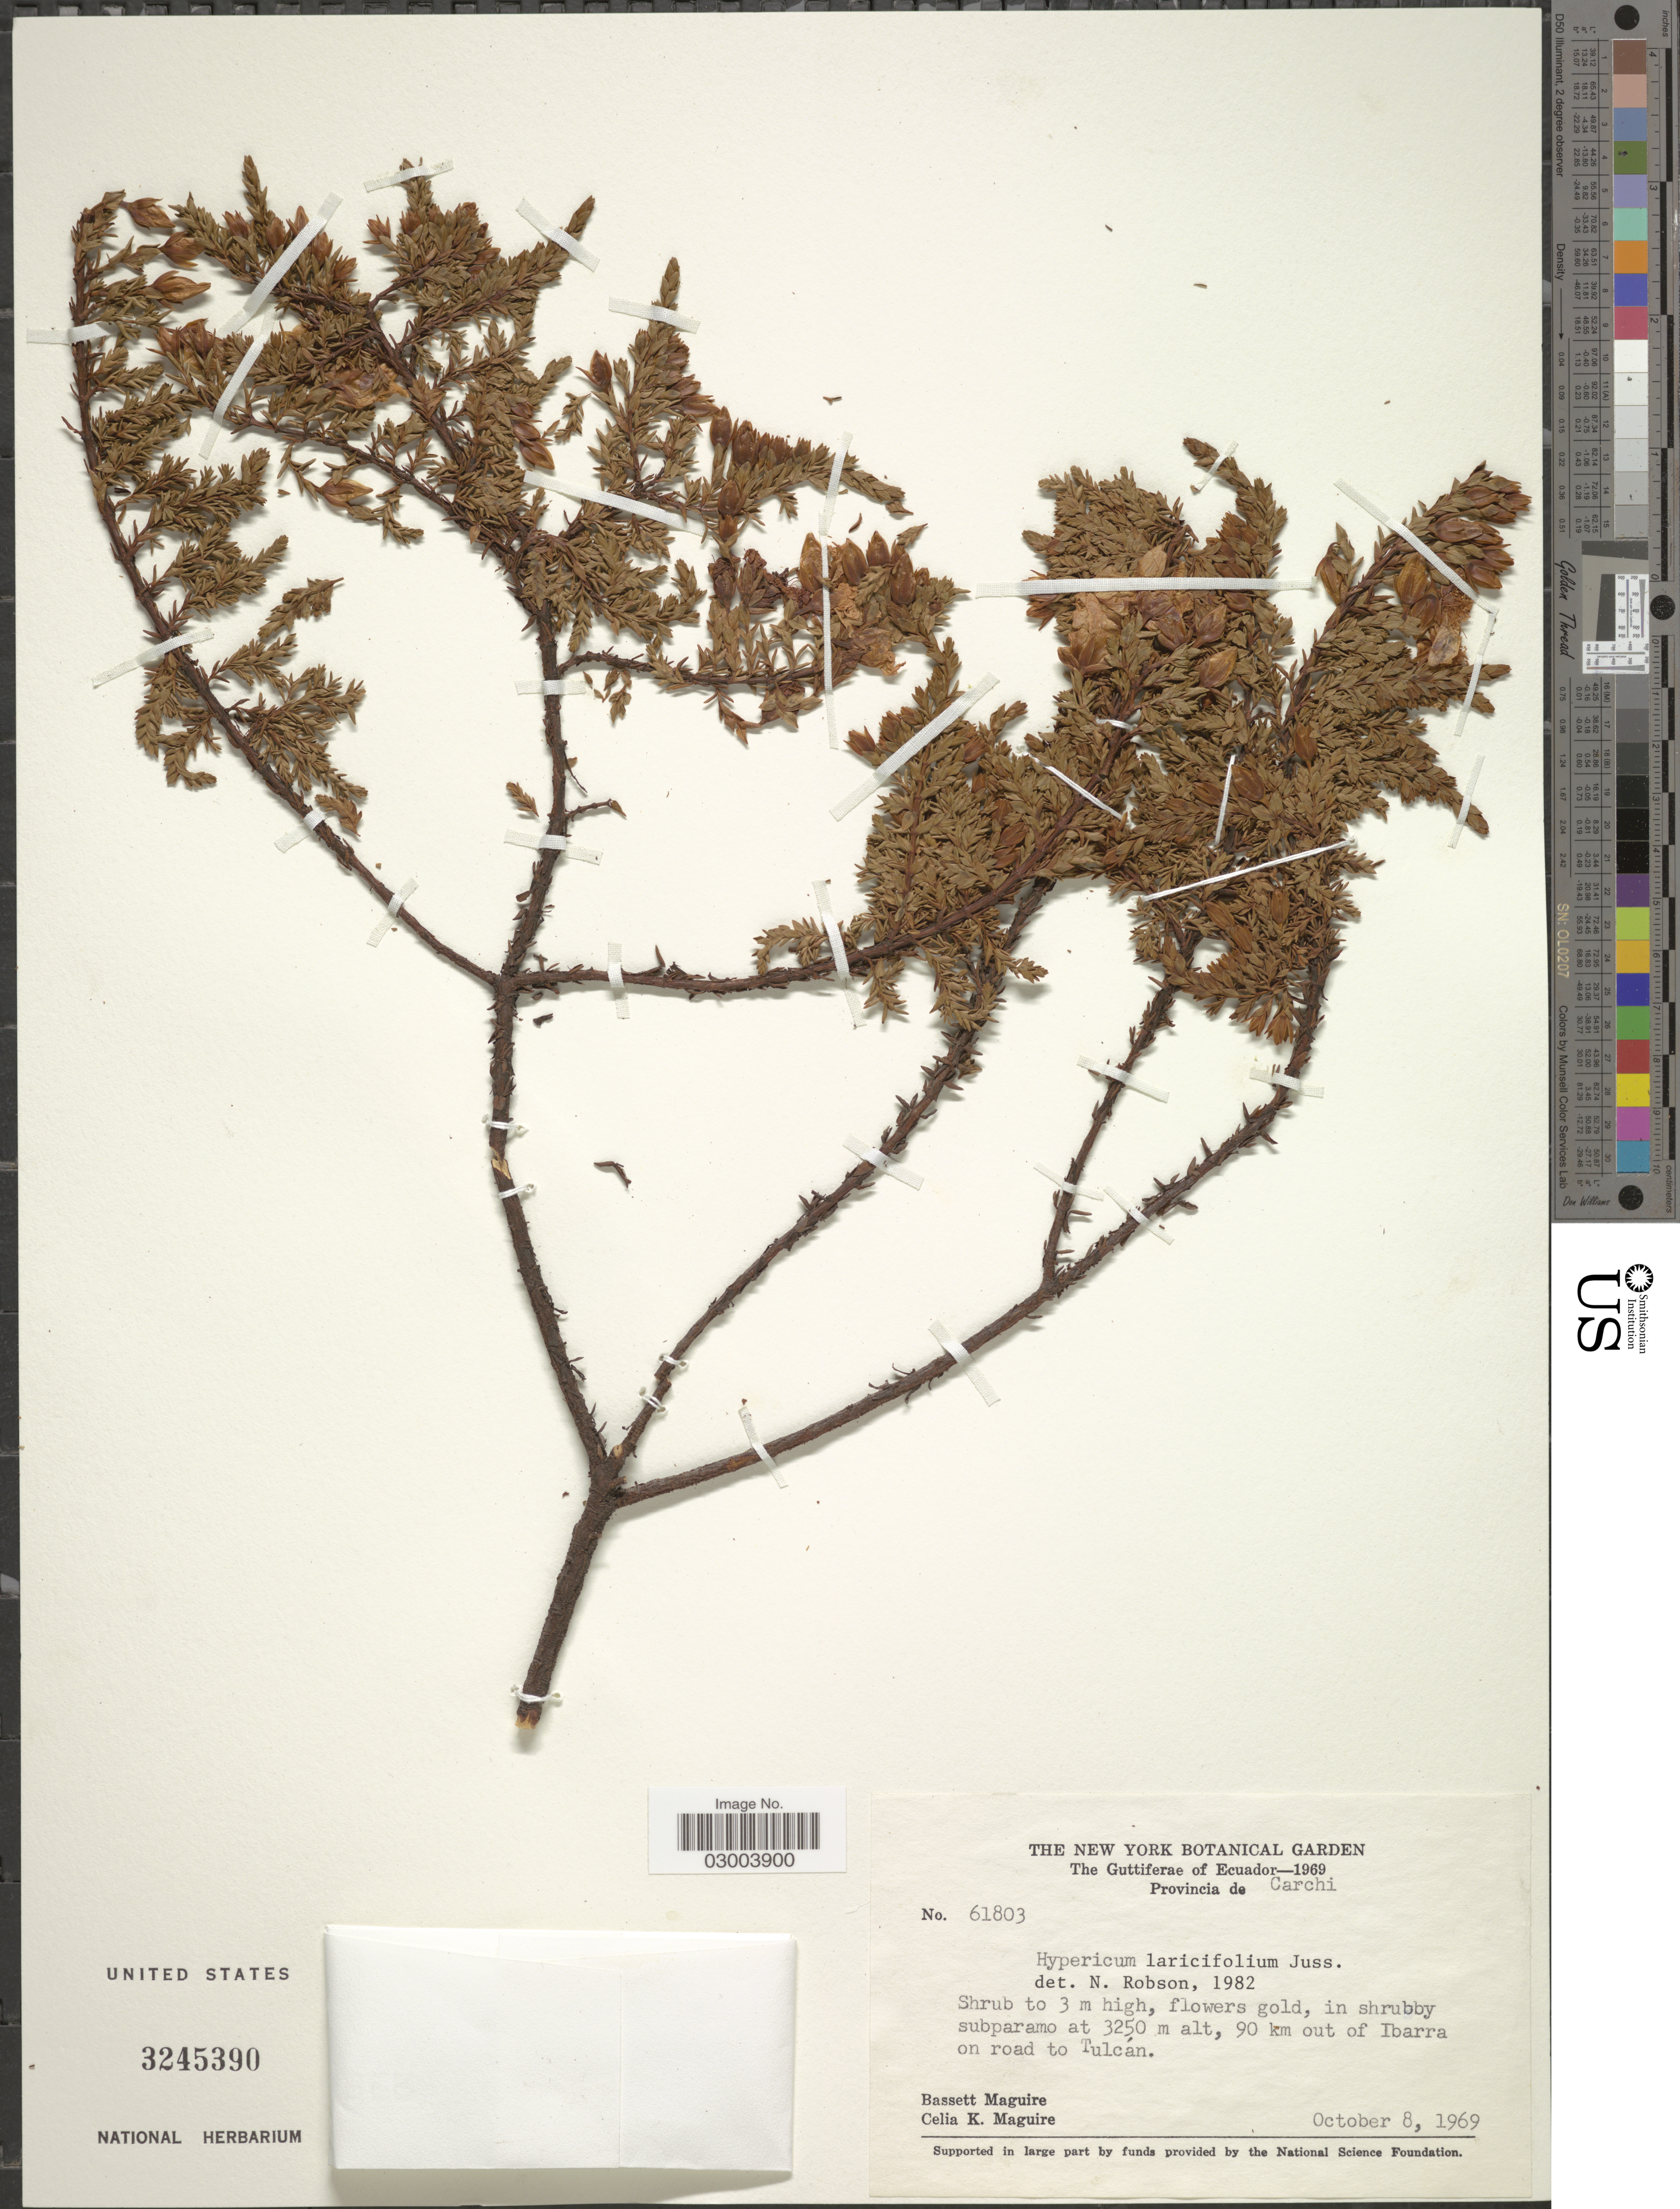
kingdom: Plantae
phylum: Tracheophyta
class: Magnoliopsida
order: Malpighiales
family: Hypericaceae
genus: Hypericum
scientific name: Hypericum laricifolium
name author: Juss.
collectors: B. Maguire & C. K. Maguire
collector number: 61803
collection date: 1969-10-08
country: Ecuador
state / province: Carchi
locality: The Guttiferae of Ecuador, 90 km out of Ibarra on road to Tulcán.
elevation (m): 3250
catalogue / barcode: US 3245390